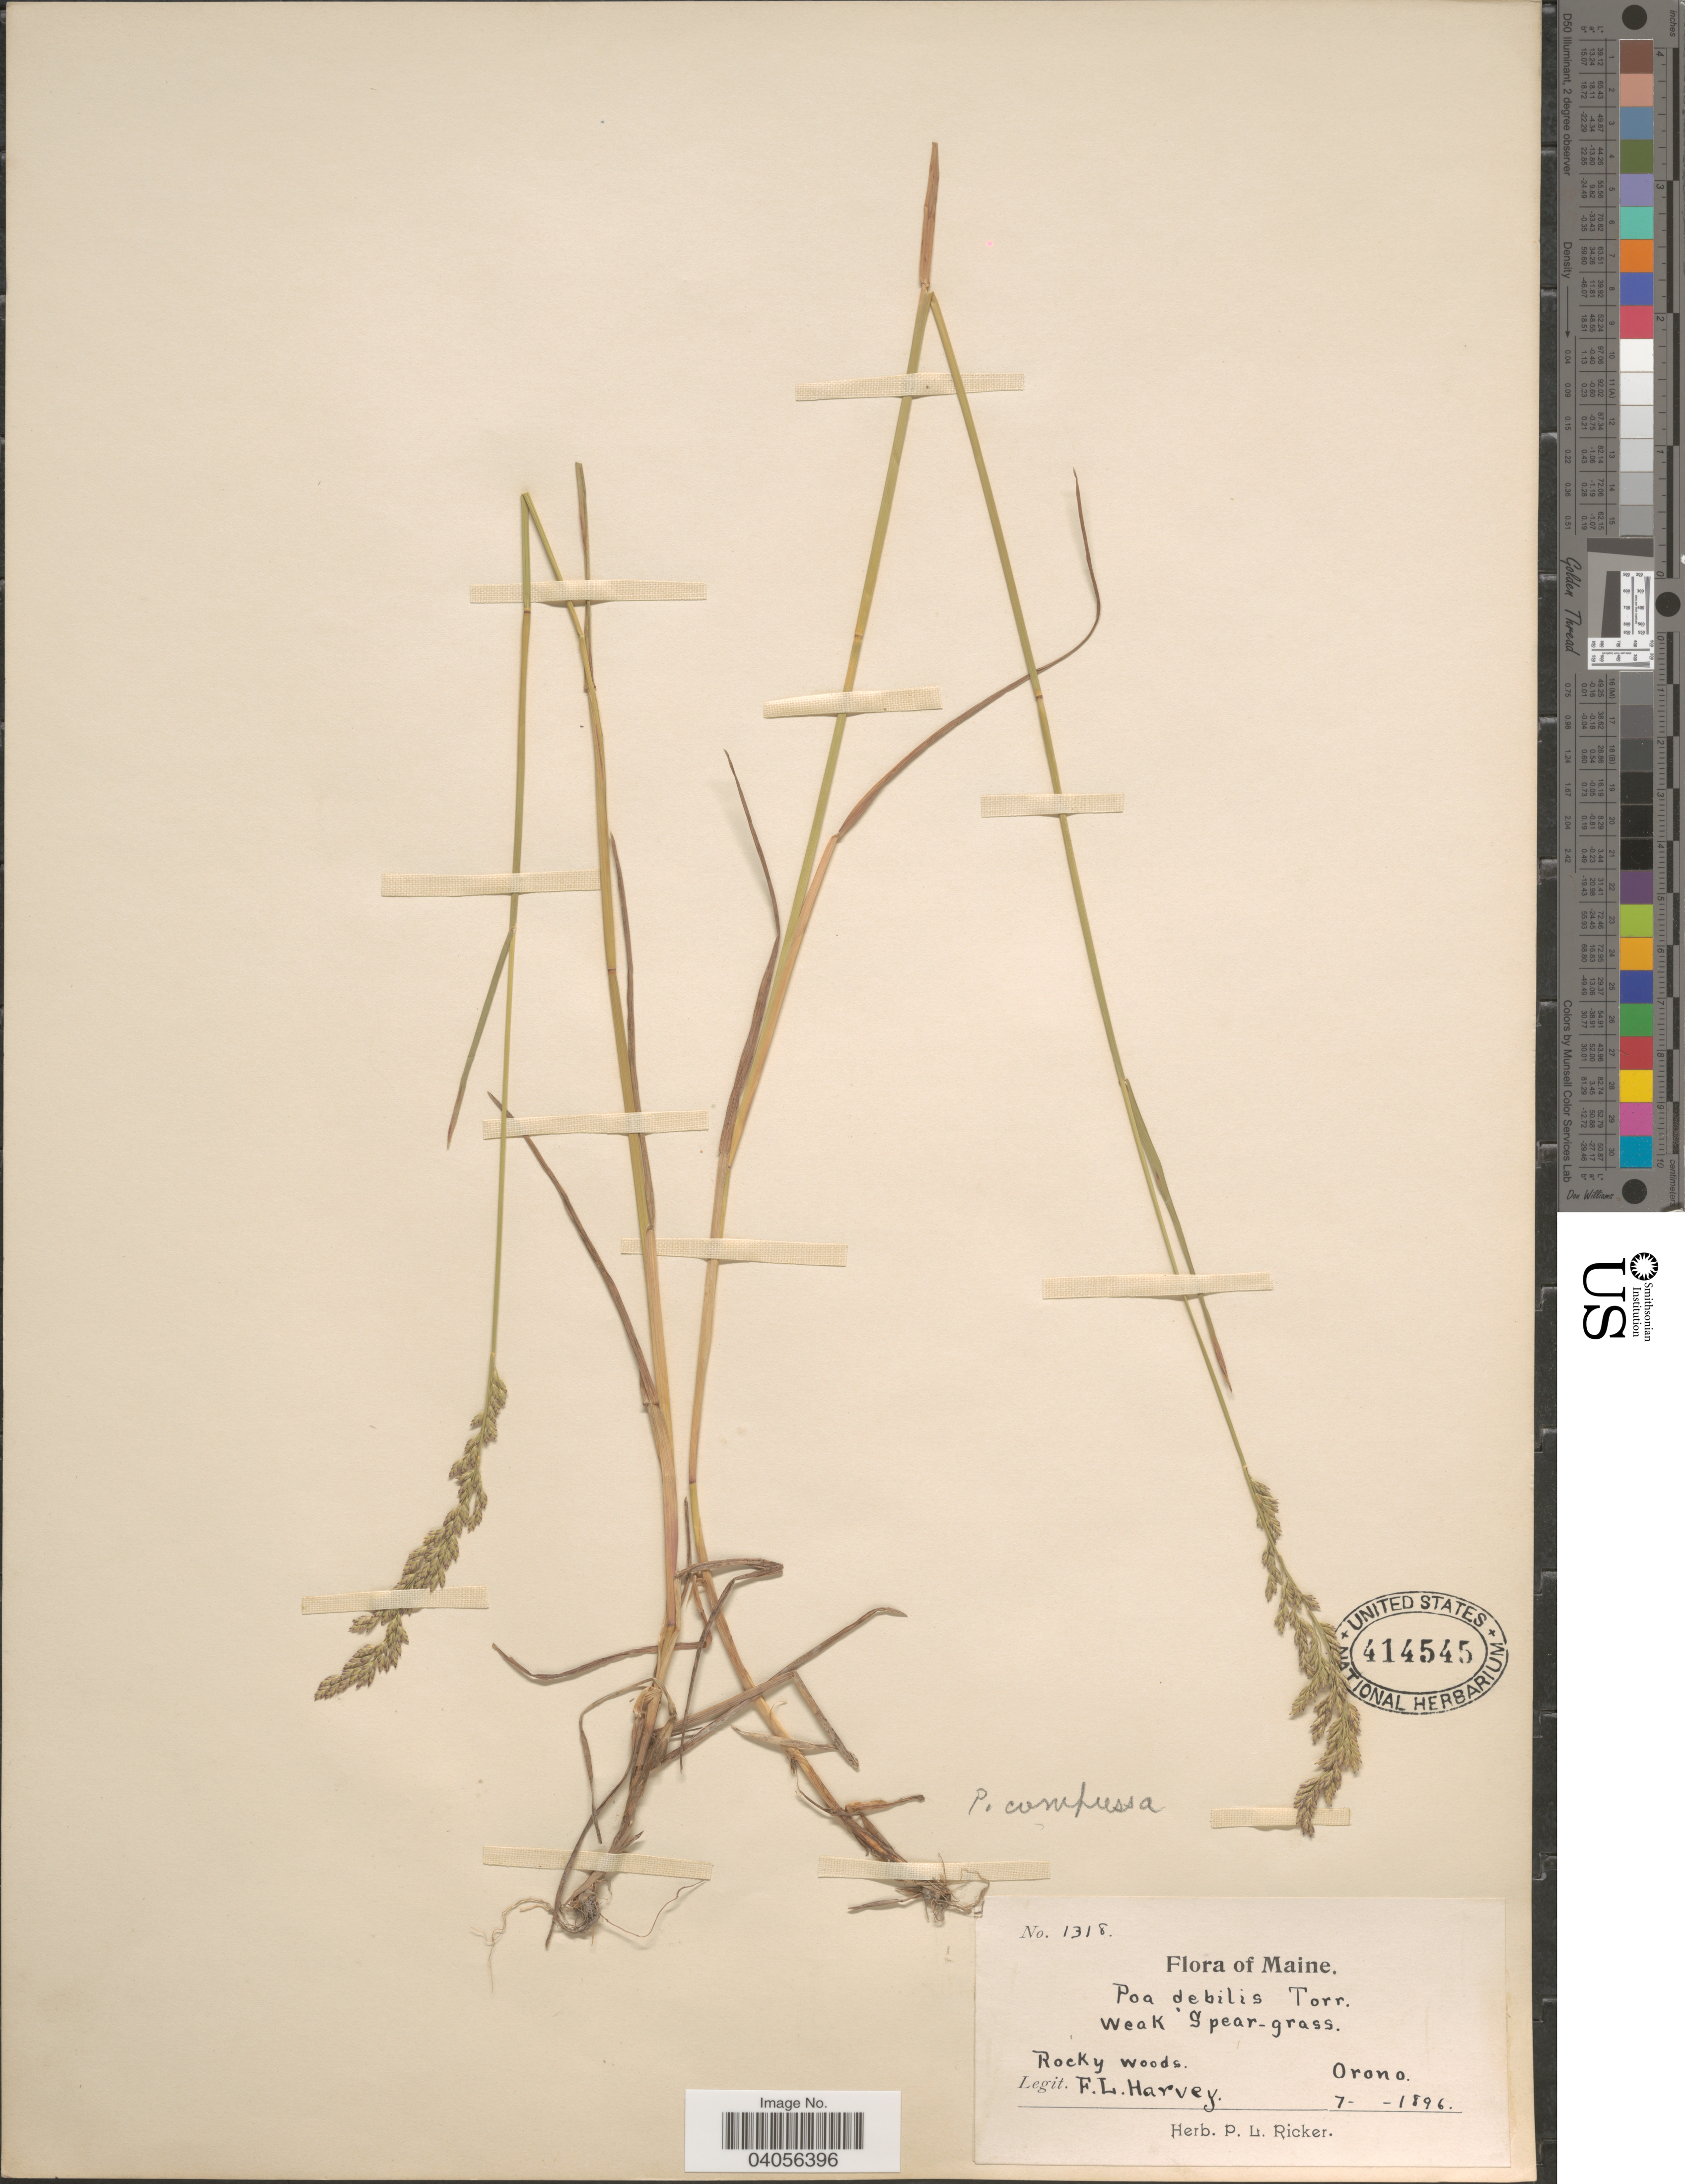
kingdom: Plantae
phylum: Tracheophyta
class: Liliopsida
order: Poales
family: Poaceae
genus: Poa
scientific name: Poa compressa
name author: L.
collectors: F. L. Harvey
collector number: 1318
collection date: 1896-07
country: United States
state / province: Maine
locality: Orono.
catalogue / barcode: US 414545